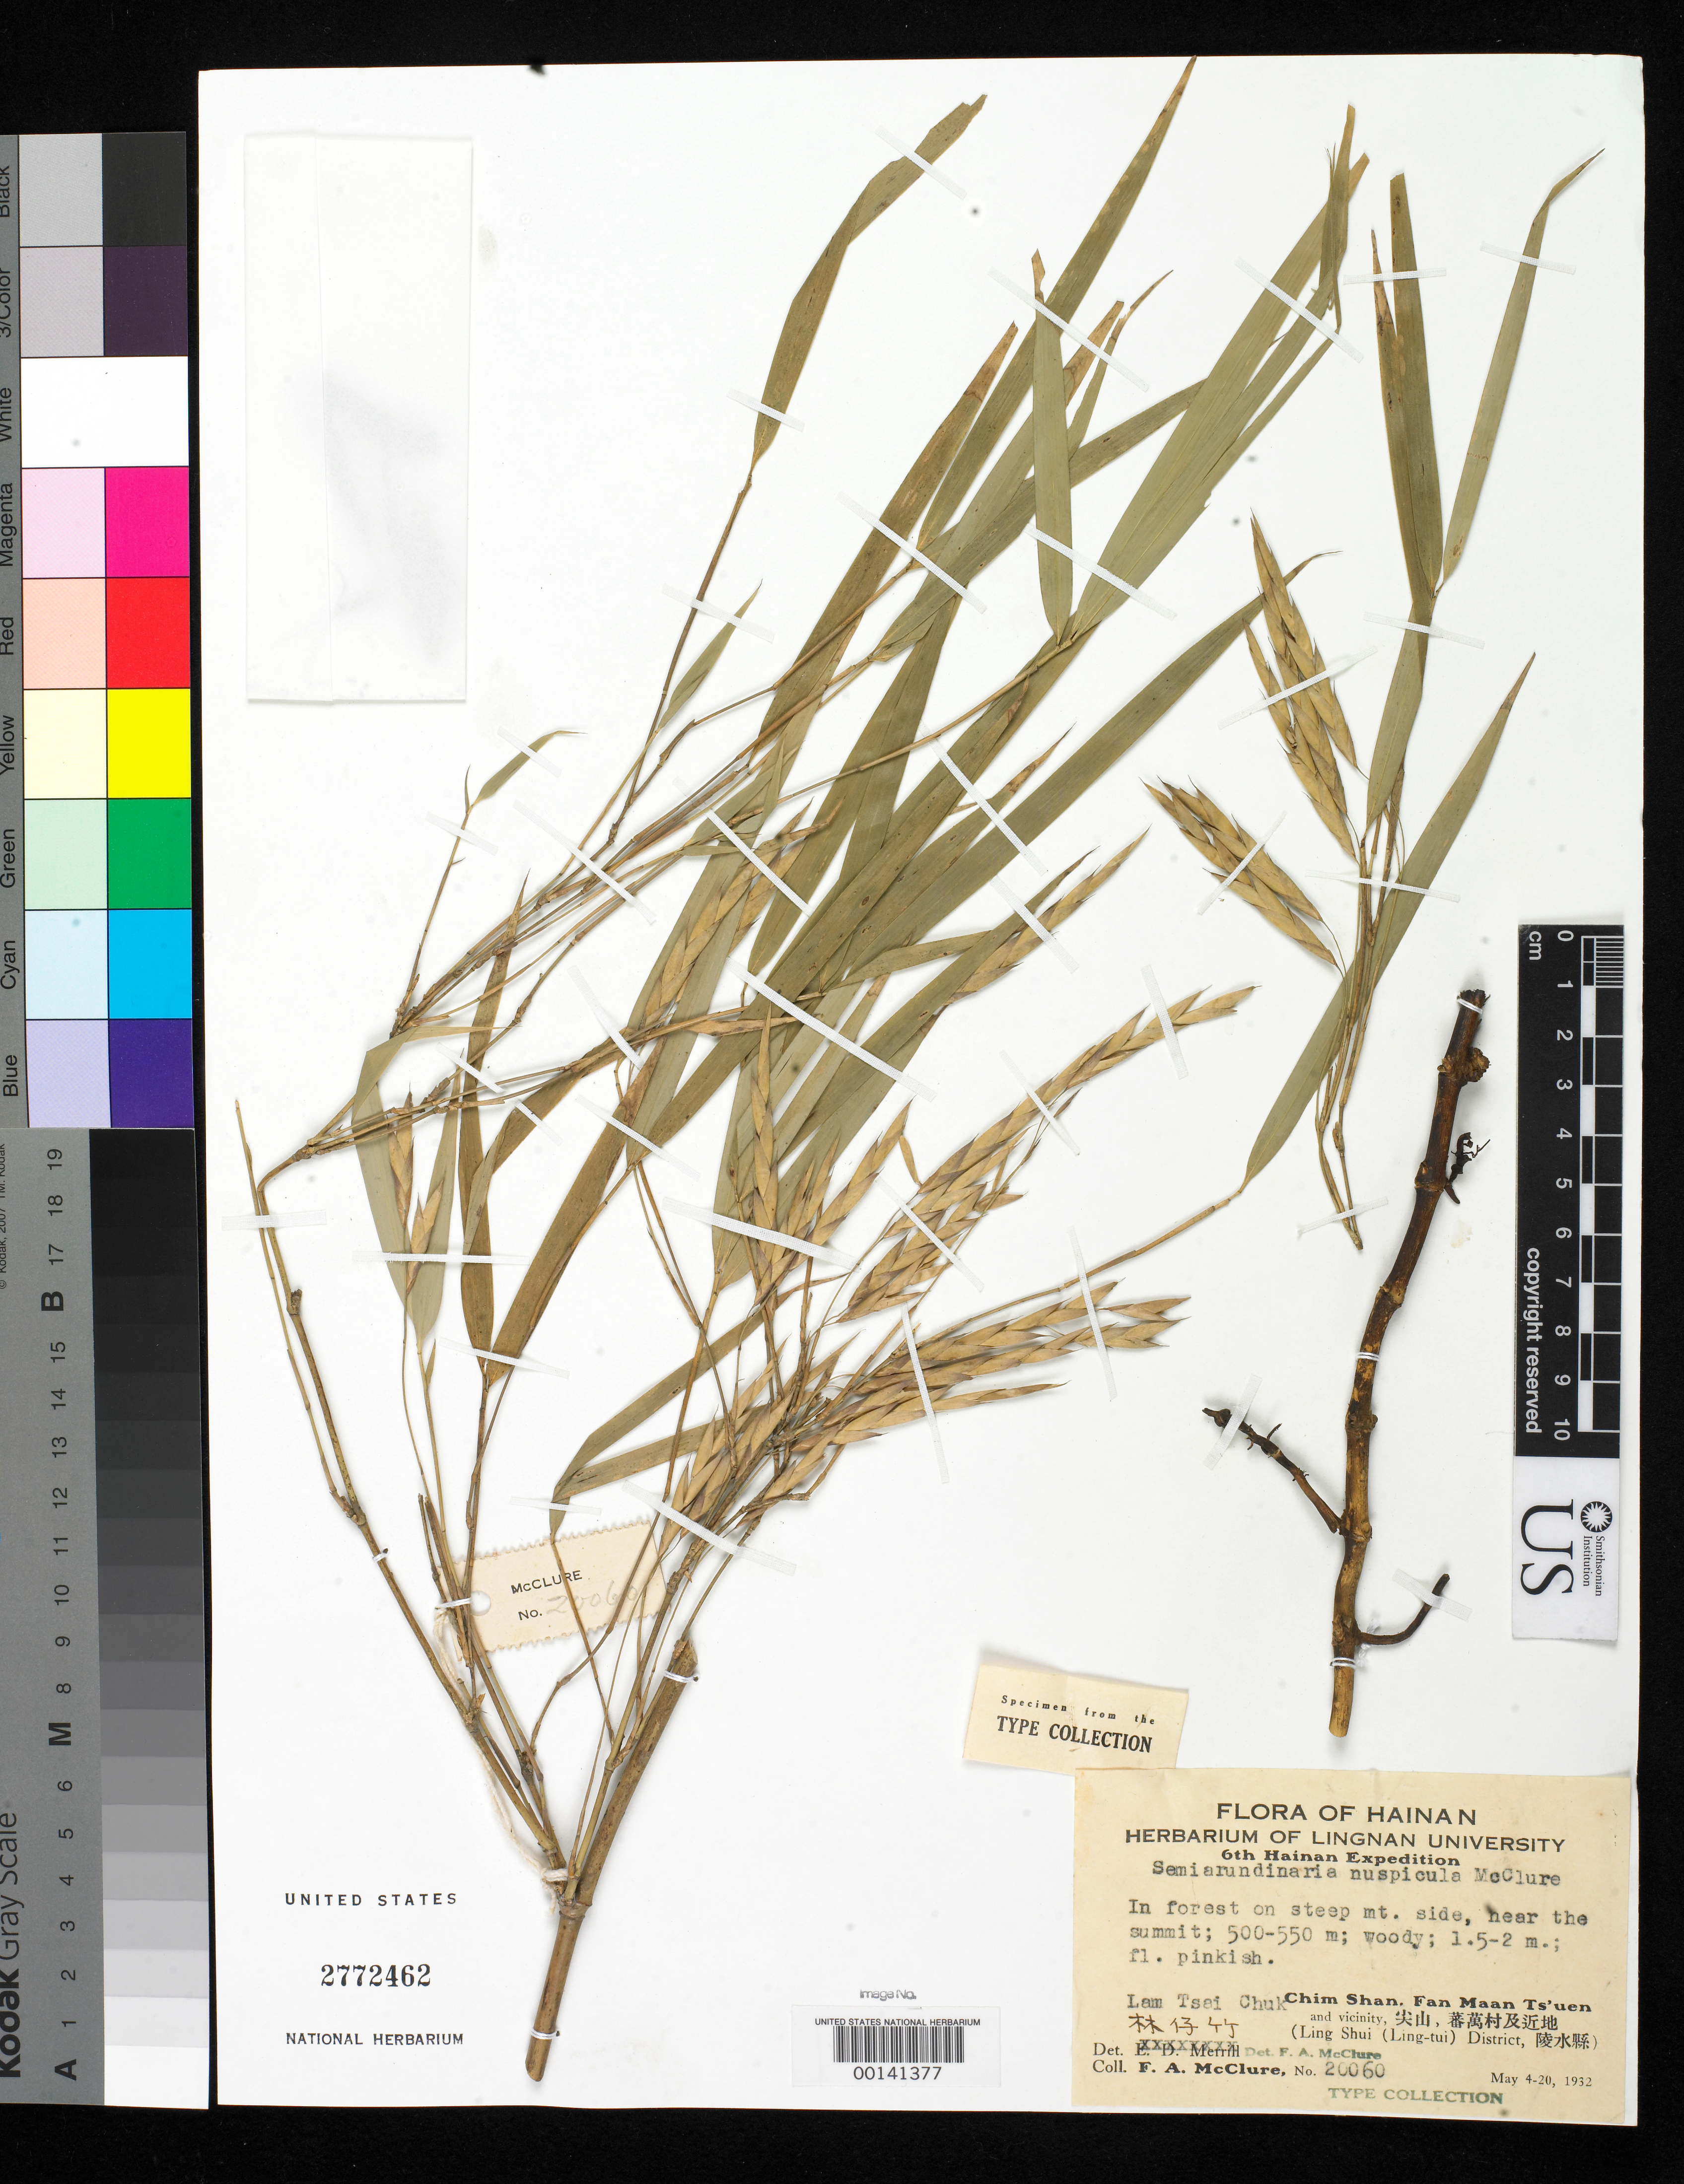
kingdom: Plantae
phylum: Tracheophyta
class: Liliopsida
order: Poales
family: Poaceae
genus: Semiarundinaria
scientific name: Semiarundinaria nuspicula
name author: McClure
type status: Type Collection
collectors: F. A. McClure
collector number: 20060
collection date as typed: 04 May 1932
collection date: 1932-05-04/1932-05-20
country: China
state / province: Hainan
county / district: Ling Shui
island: Hainan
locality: Chim Shan.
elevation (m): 500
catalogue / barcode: US 2772462